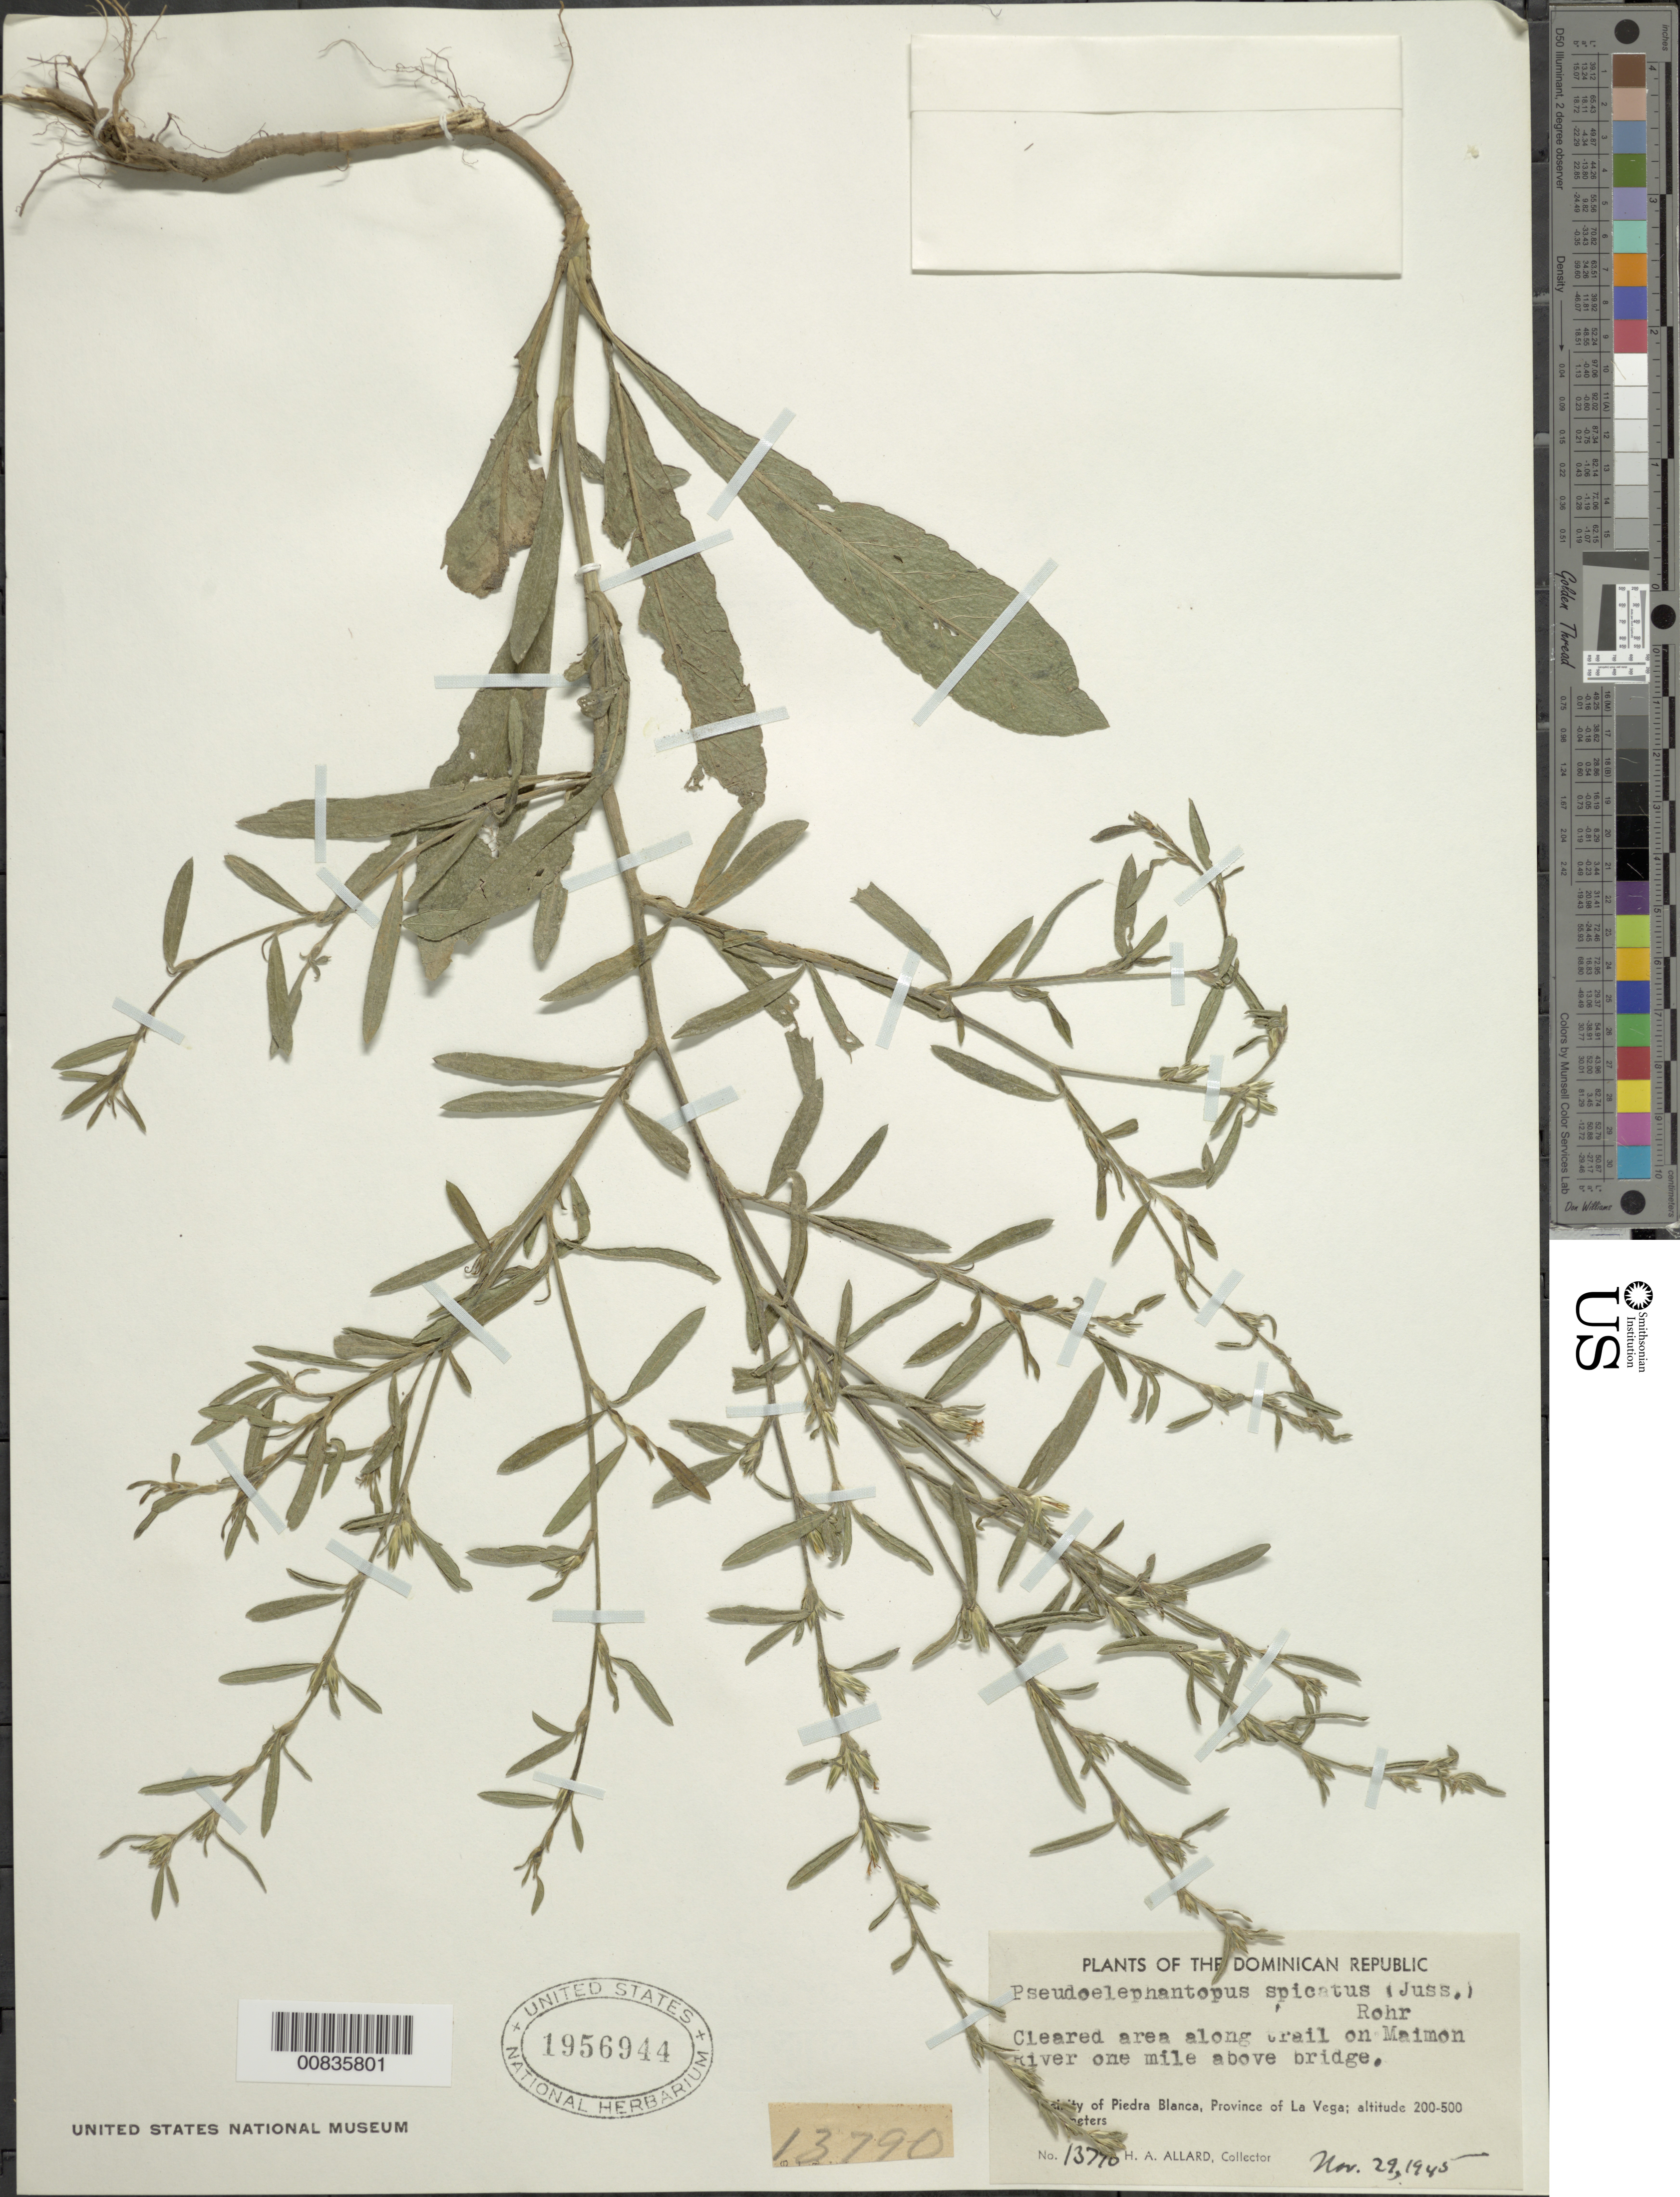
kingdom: Plantae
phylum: Tracheophyta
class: Magnoliopsida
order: Asterales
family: Asteraceae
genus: Pseudelephantopus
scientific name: Pseudelephantopus spicatus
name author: (Juss. ex Aubl.) C.F. Baker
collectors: H. A. Allard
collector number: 13790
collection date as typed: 29 Nov 1945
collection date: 1945-11-29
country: Dominican Republic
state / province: La Vega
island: Hispaniola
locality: Vicinity of Piedra Blanca, area along trail on Maimon River, 1 mile above bridge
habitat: Cleared area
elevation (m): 200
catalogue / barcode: US 1956944